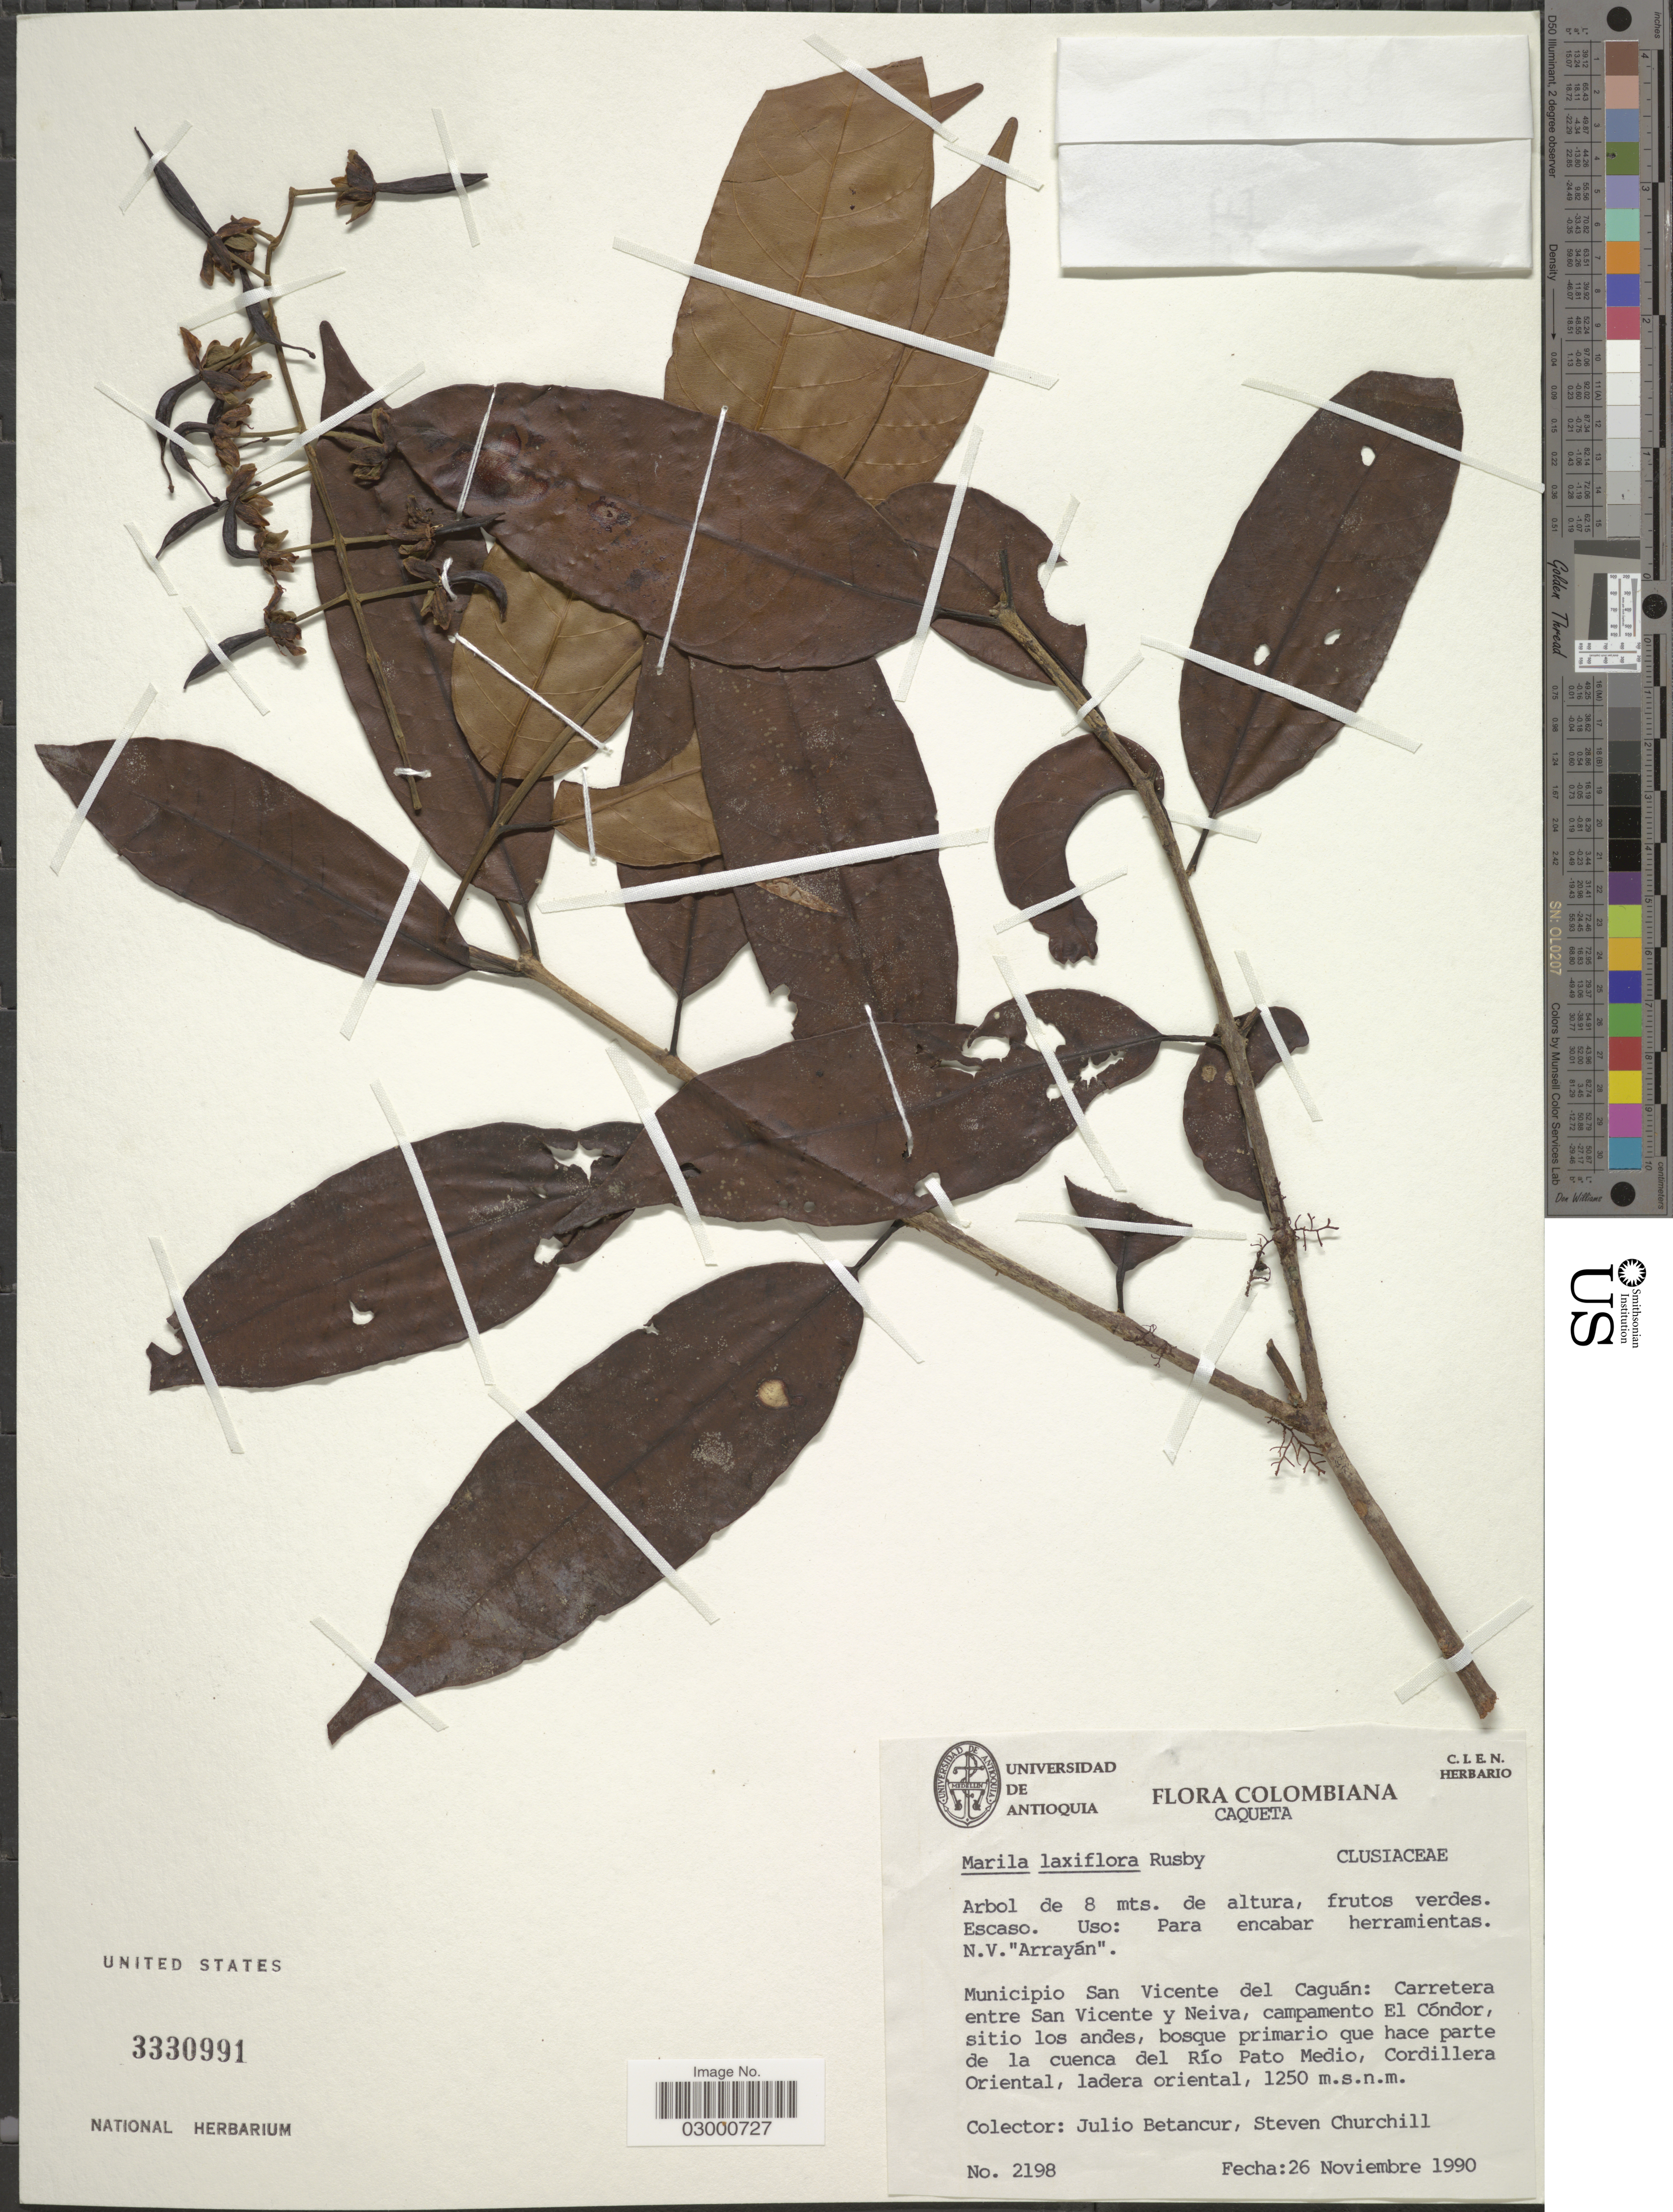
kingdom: Plantae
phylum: Tracheophyta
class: Magnoliopsida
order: Malpighiales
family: Calophyllaceae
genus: Marila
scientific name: Marila laxiflora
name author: Rusby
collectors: J. Betancur & S. Churchill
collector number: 2198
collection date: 1990-11-26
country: Colombia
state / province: Caquetá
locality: Municipio San Vicente del Caguán: Carretera entre San Vicente y Neiva, campamento El Cóndor, sitio los andes, bosque primario que hace parte de la cuenca del Río Pato Medio, Cordillera Oriental, ladera oriental.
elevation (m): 1250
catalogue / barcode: US 3330991